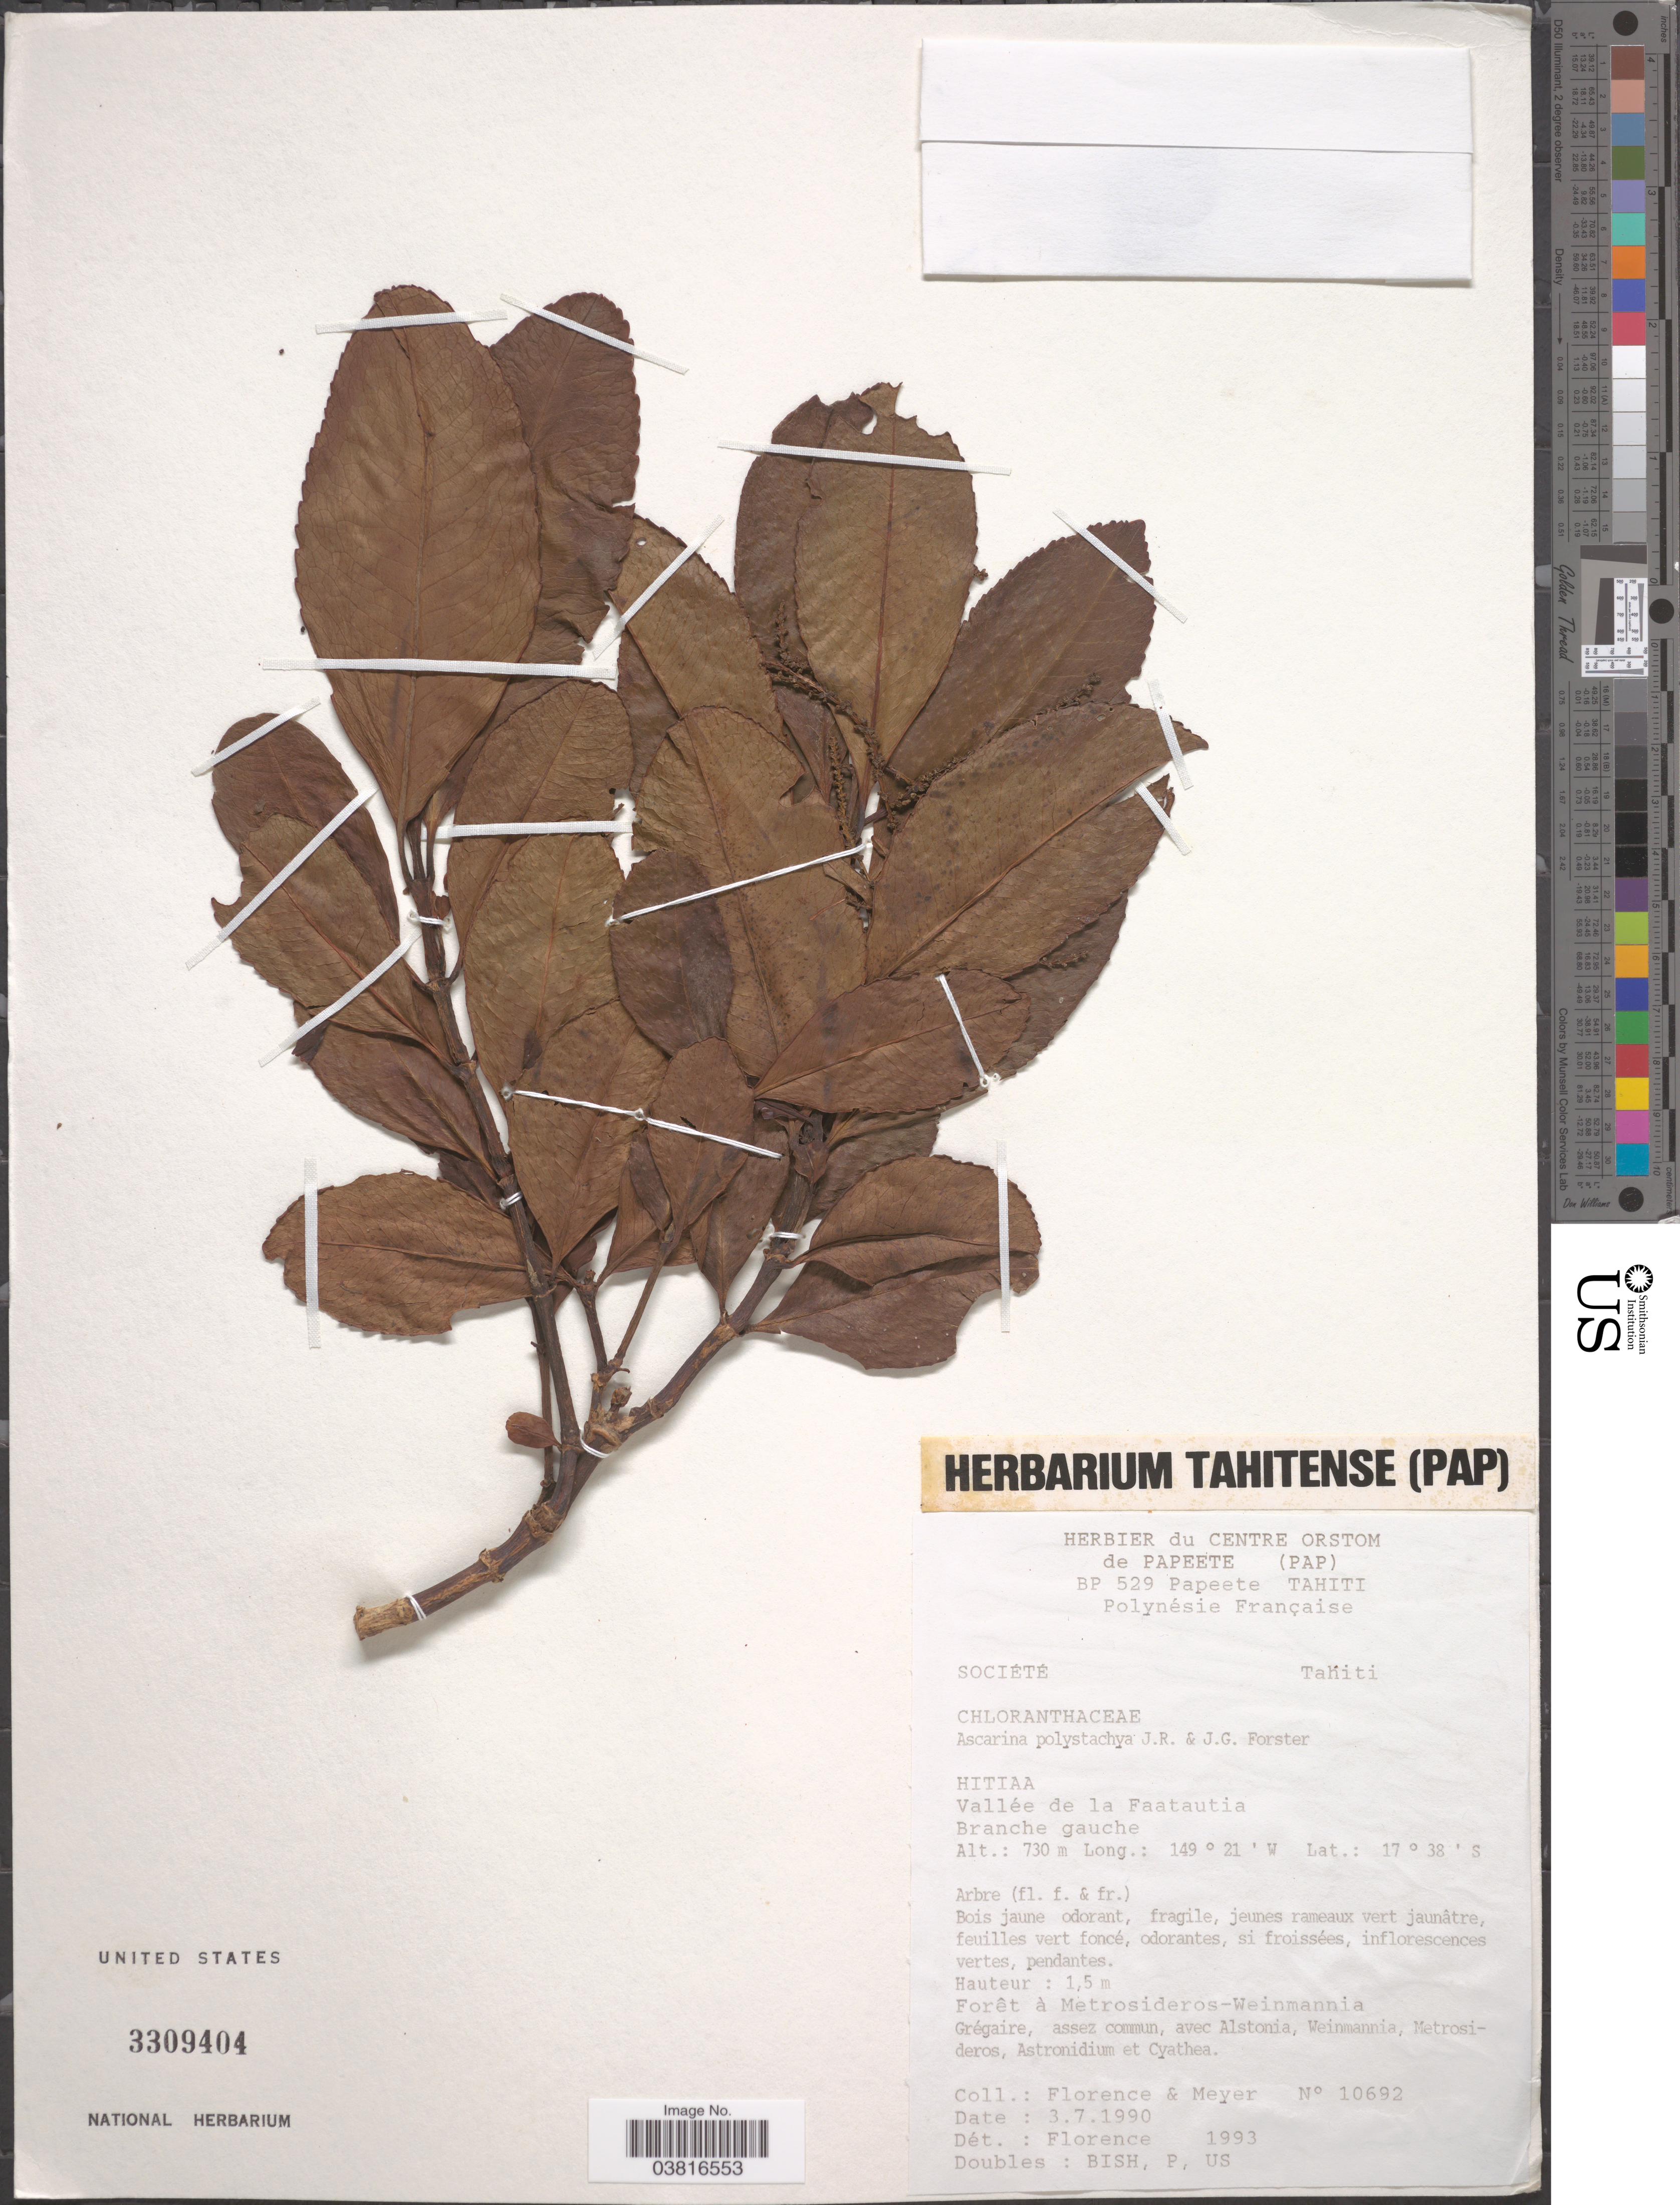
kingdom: Plantae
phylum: Tracheophyta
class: Magnoliopsida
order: Chloranthales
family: Chloranthaceae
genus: Ascarina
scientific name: Ascarina polystachya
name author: J.R. Forst. & G. Forst.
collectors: -. Florence & -- Meyer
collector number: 10692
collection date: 1990-07-03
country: French Polynesia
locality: Société, Tahiti. Hitiaa. Vallée de la Faatautia. Branche gauche.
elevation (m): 730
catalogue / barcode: US 3309404